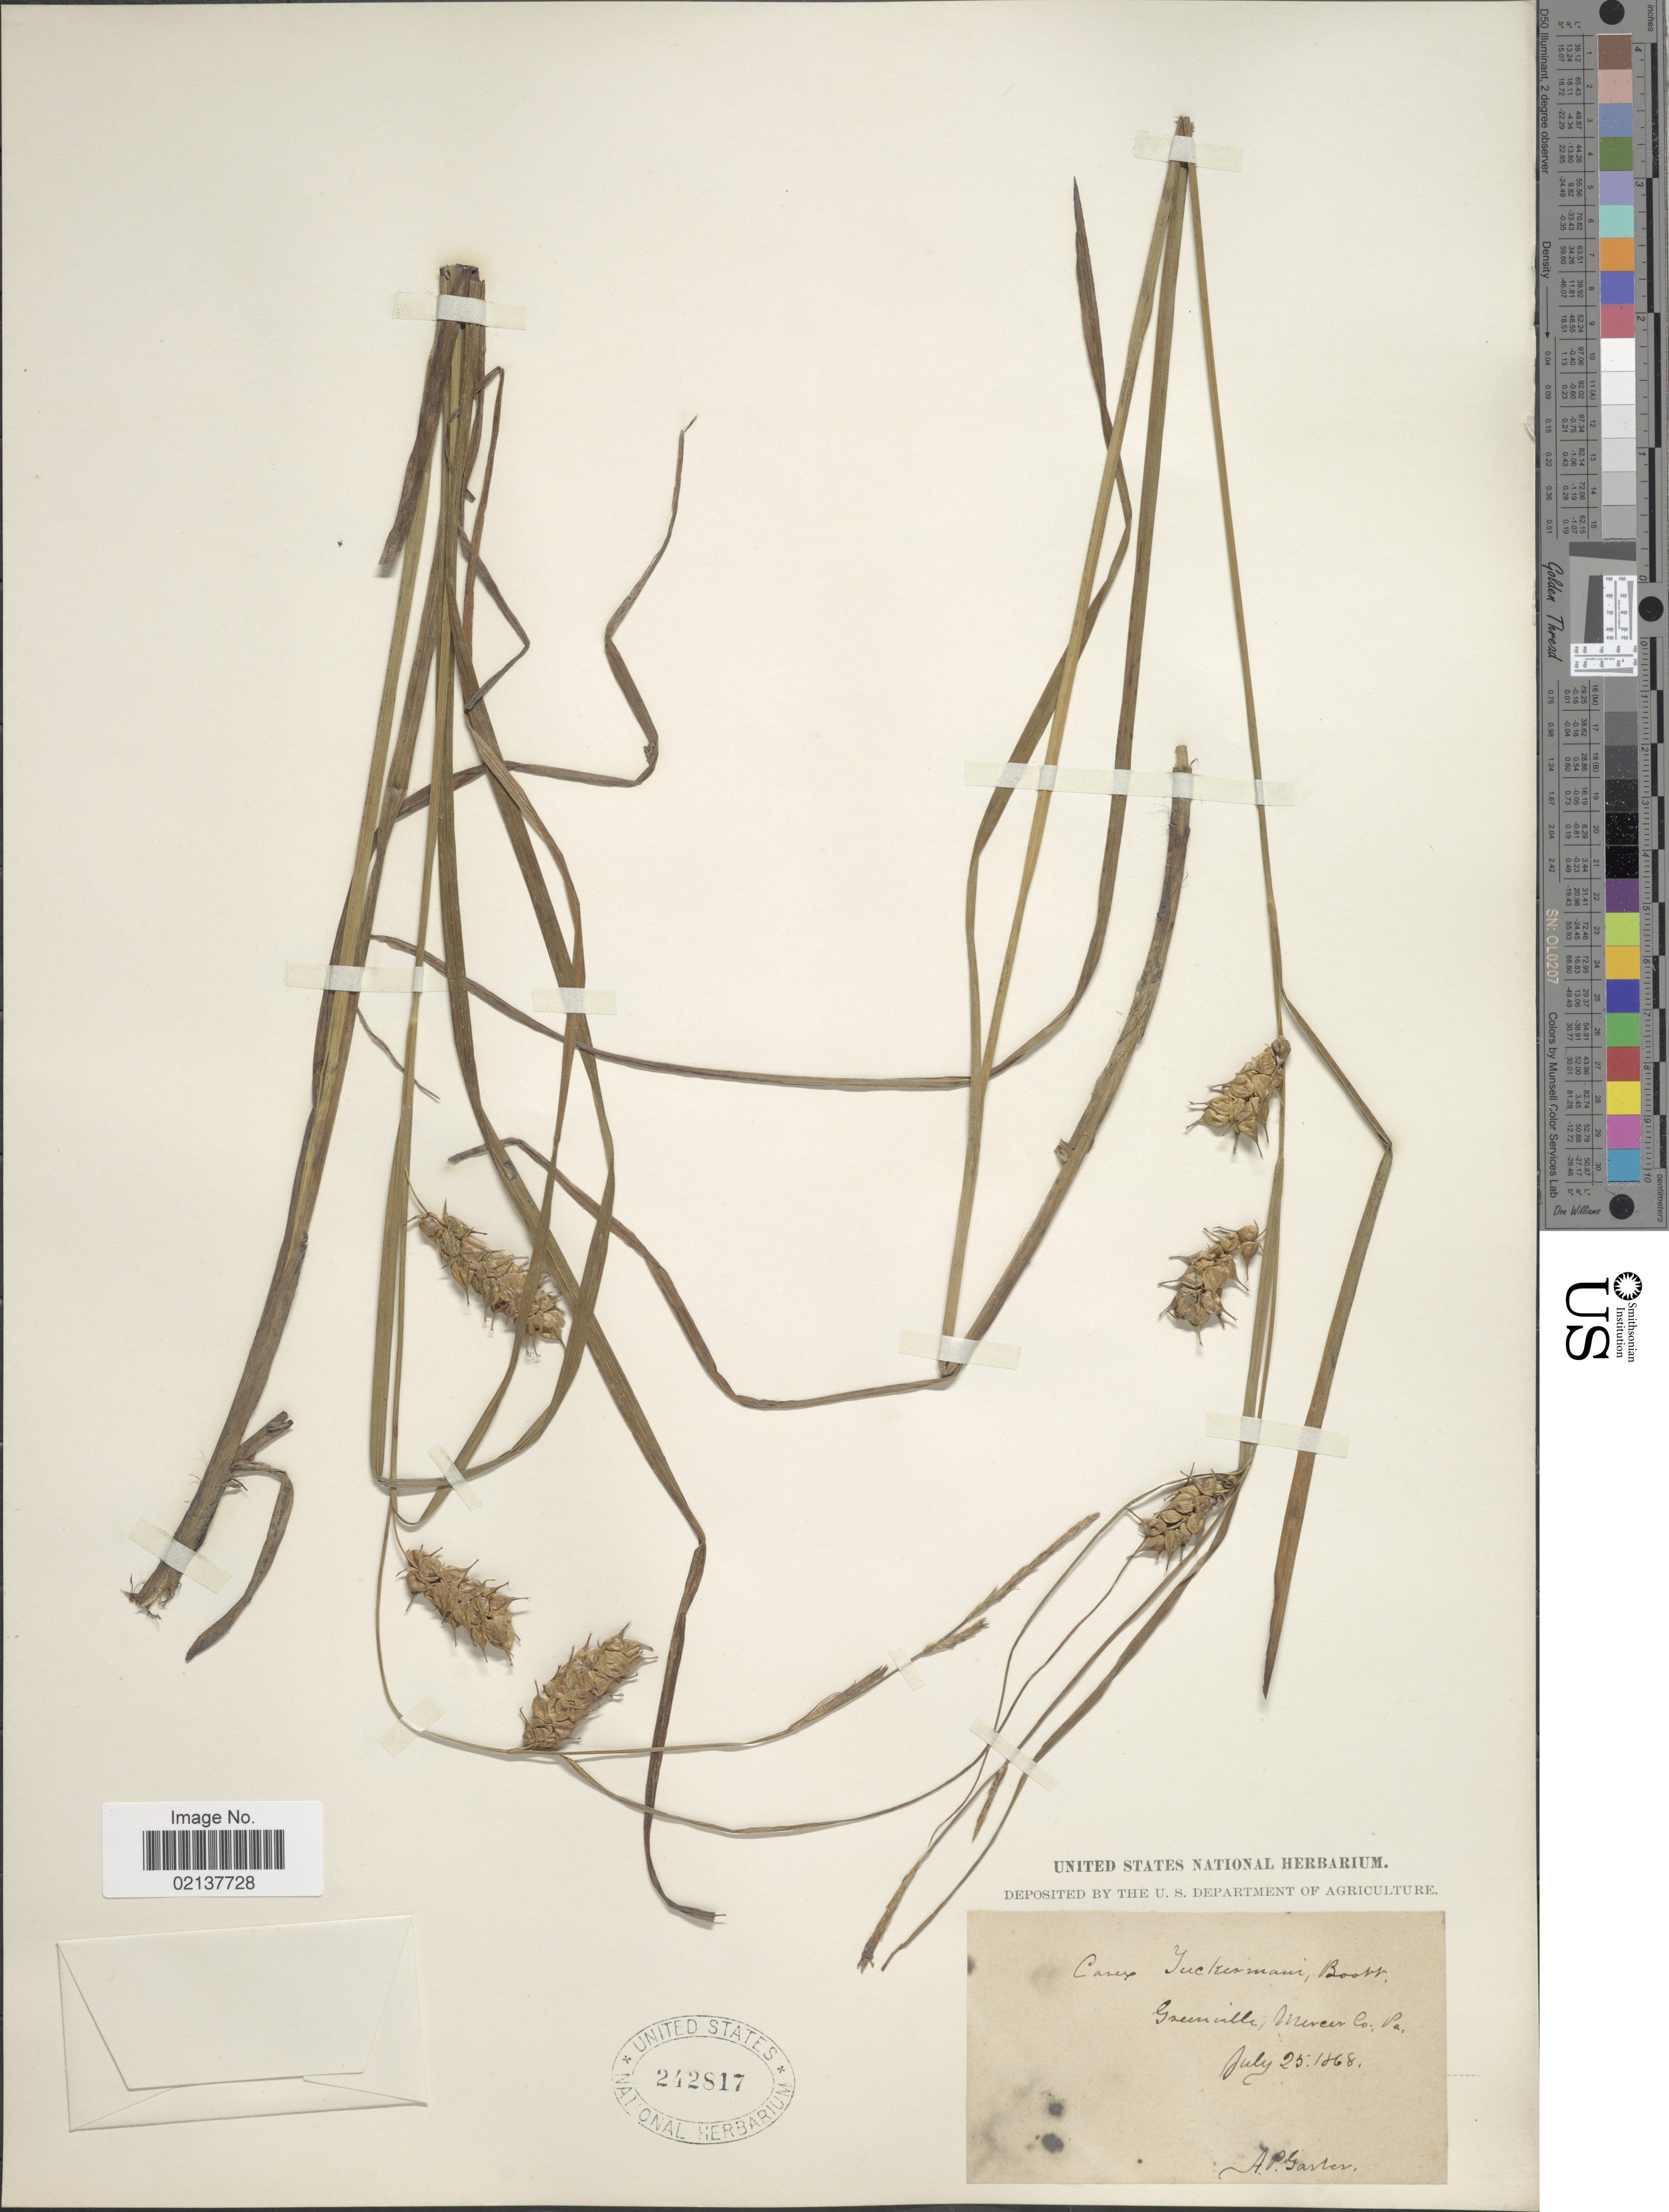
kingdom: Plantae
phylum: Tracheophyta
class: Liliopsida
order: Poales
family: Cyperaceae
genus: Carex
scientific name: Carex tuckermanii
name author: Boott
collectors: A. P. Garber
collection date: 1868-07-25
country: United States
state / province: West Virginia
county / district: Mercer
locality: Greenville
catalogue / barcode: US 242817